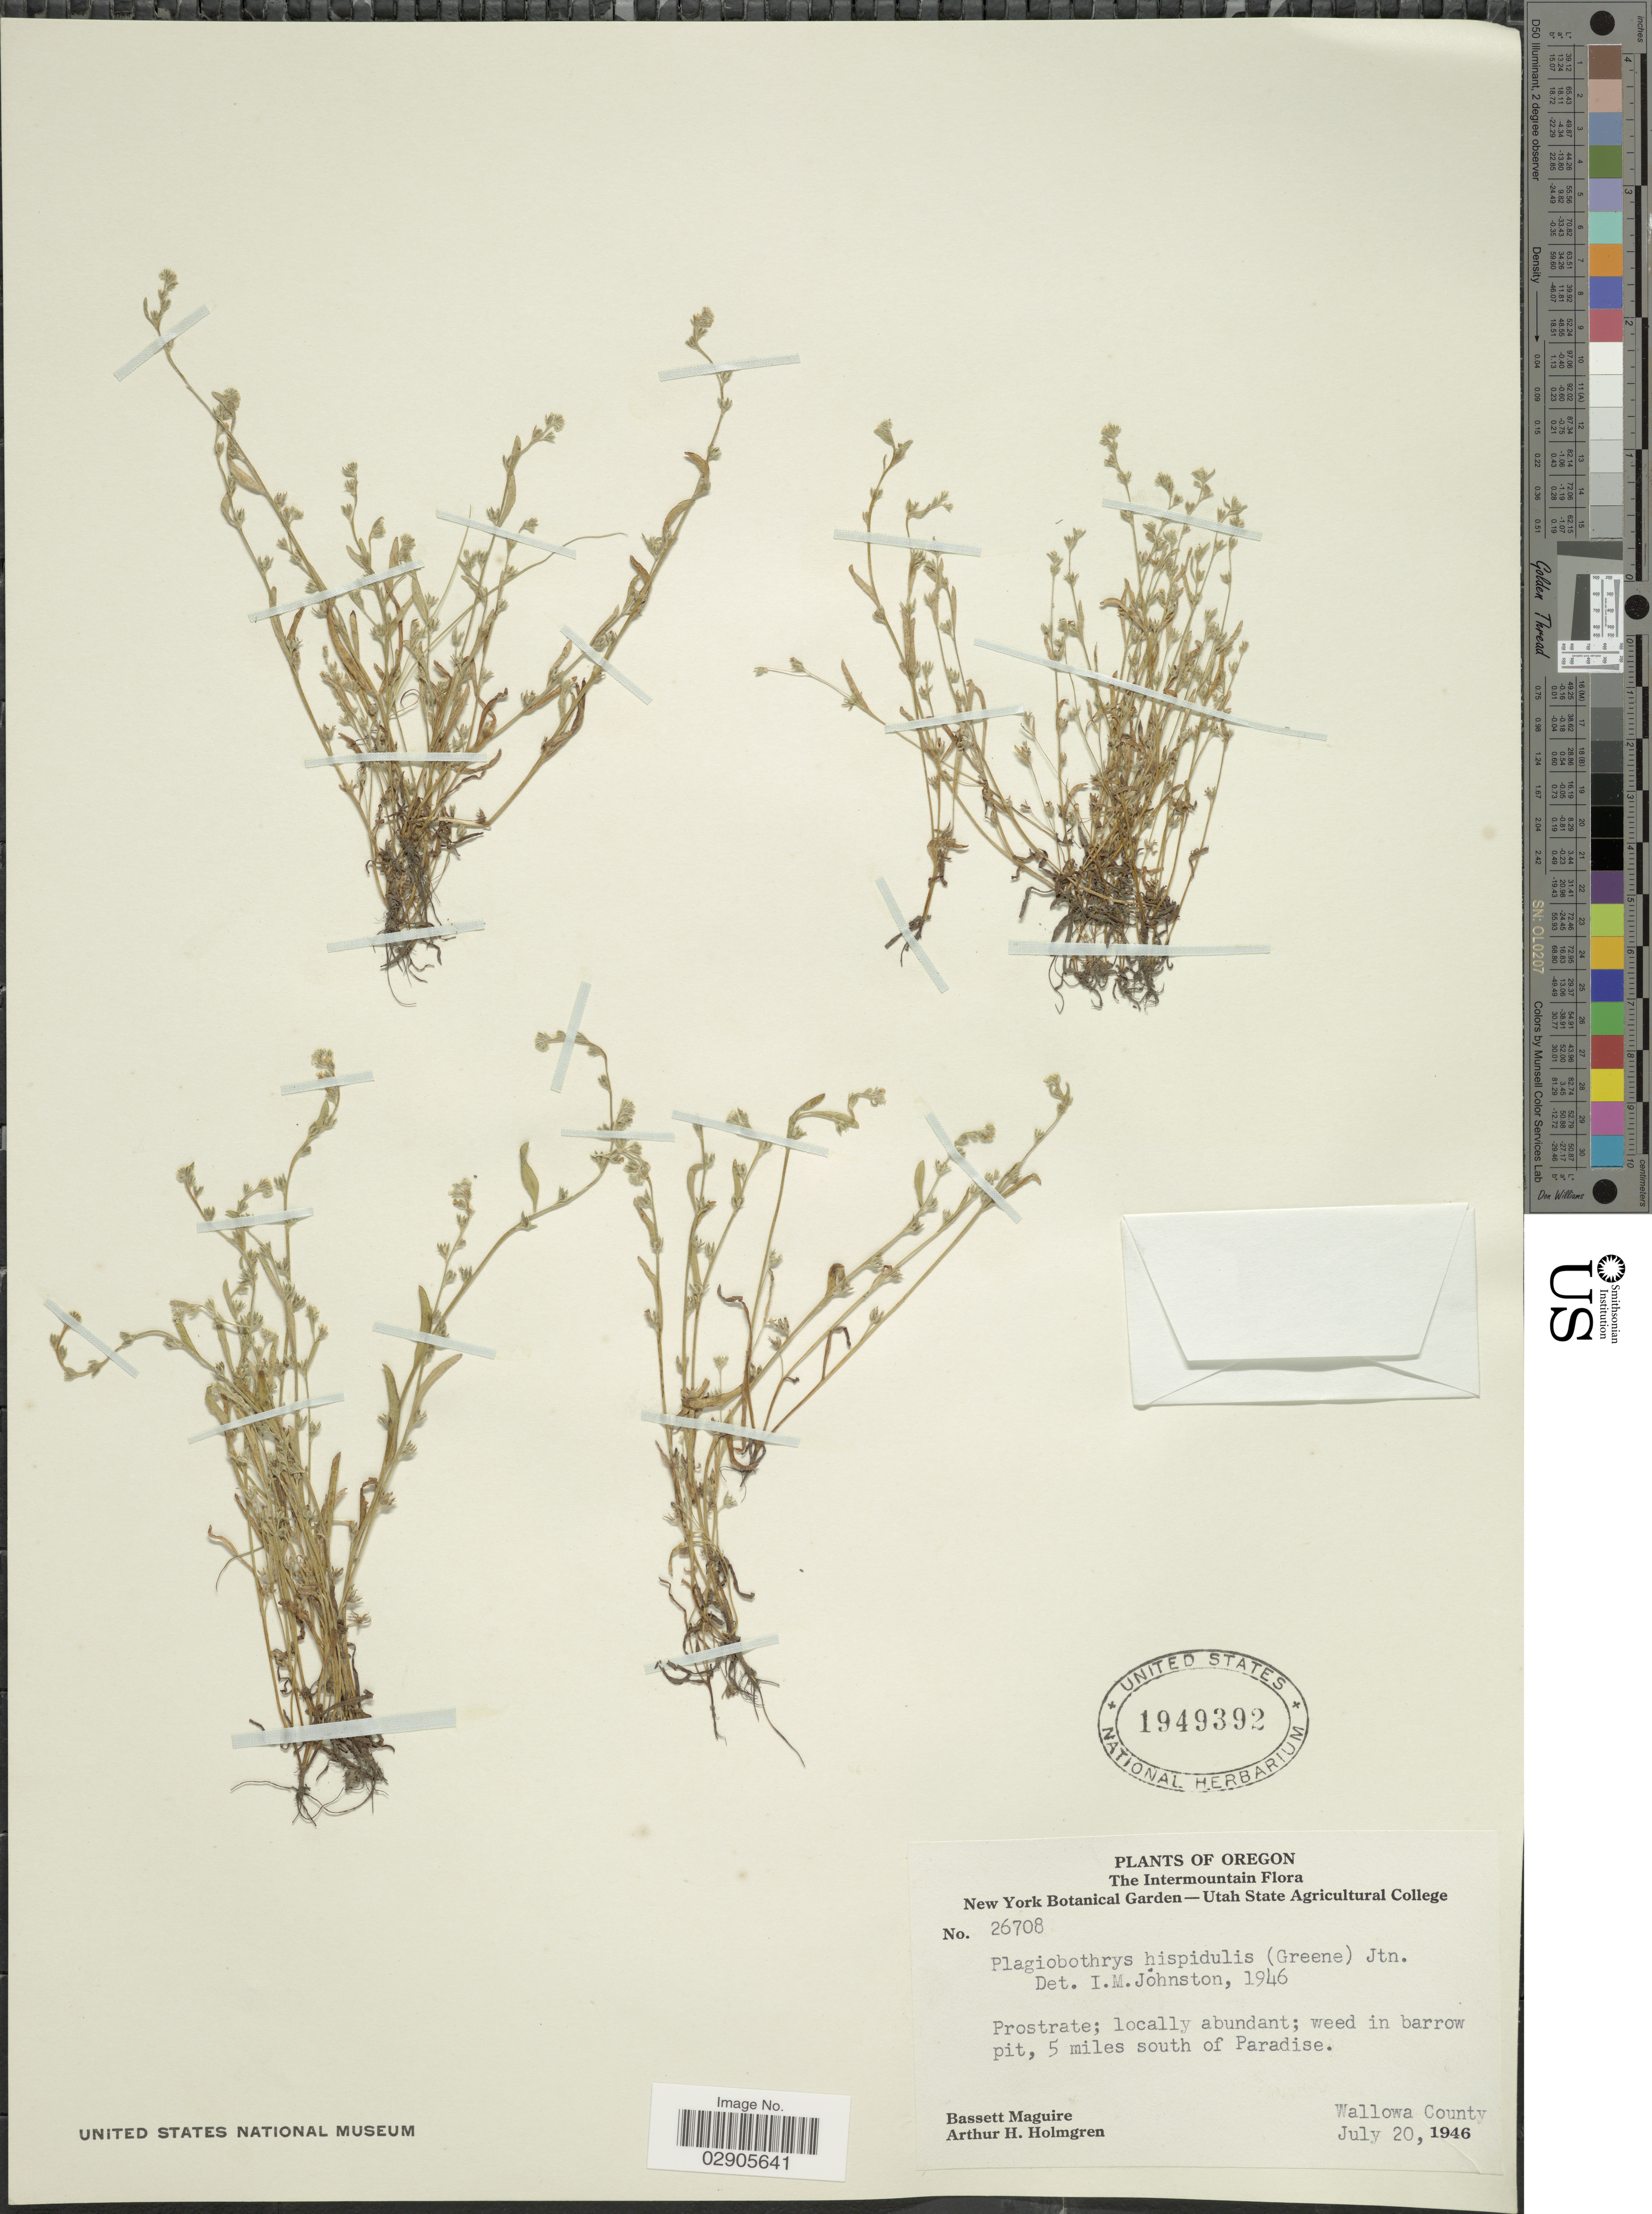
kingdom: Plantae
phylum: Tracheophyta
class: Magnoliopsida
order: Boraginales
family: Boraginaceae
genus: Plagiobothrys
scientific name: Plagiobothrys hispidulus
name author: (Greene) I.M. Johnst.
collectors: B. Maguire & A. H. Holmgren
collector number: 26708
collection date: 1946-07-20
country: United States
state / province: Oregon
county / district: Wallowa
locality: The Intermountain. Prostrate; locally abundant; 5 miles south of Paradise. Wallowa County.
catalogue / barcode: US 1949392